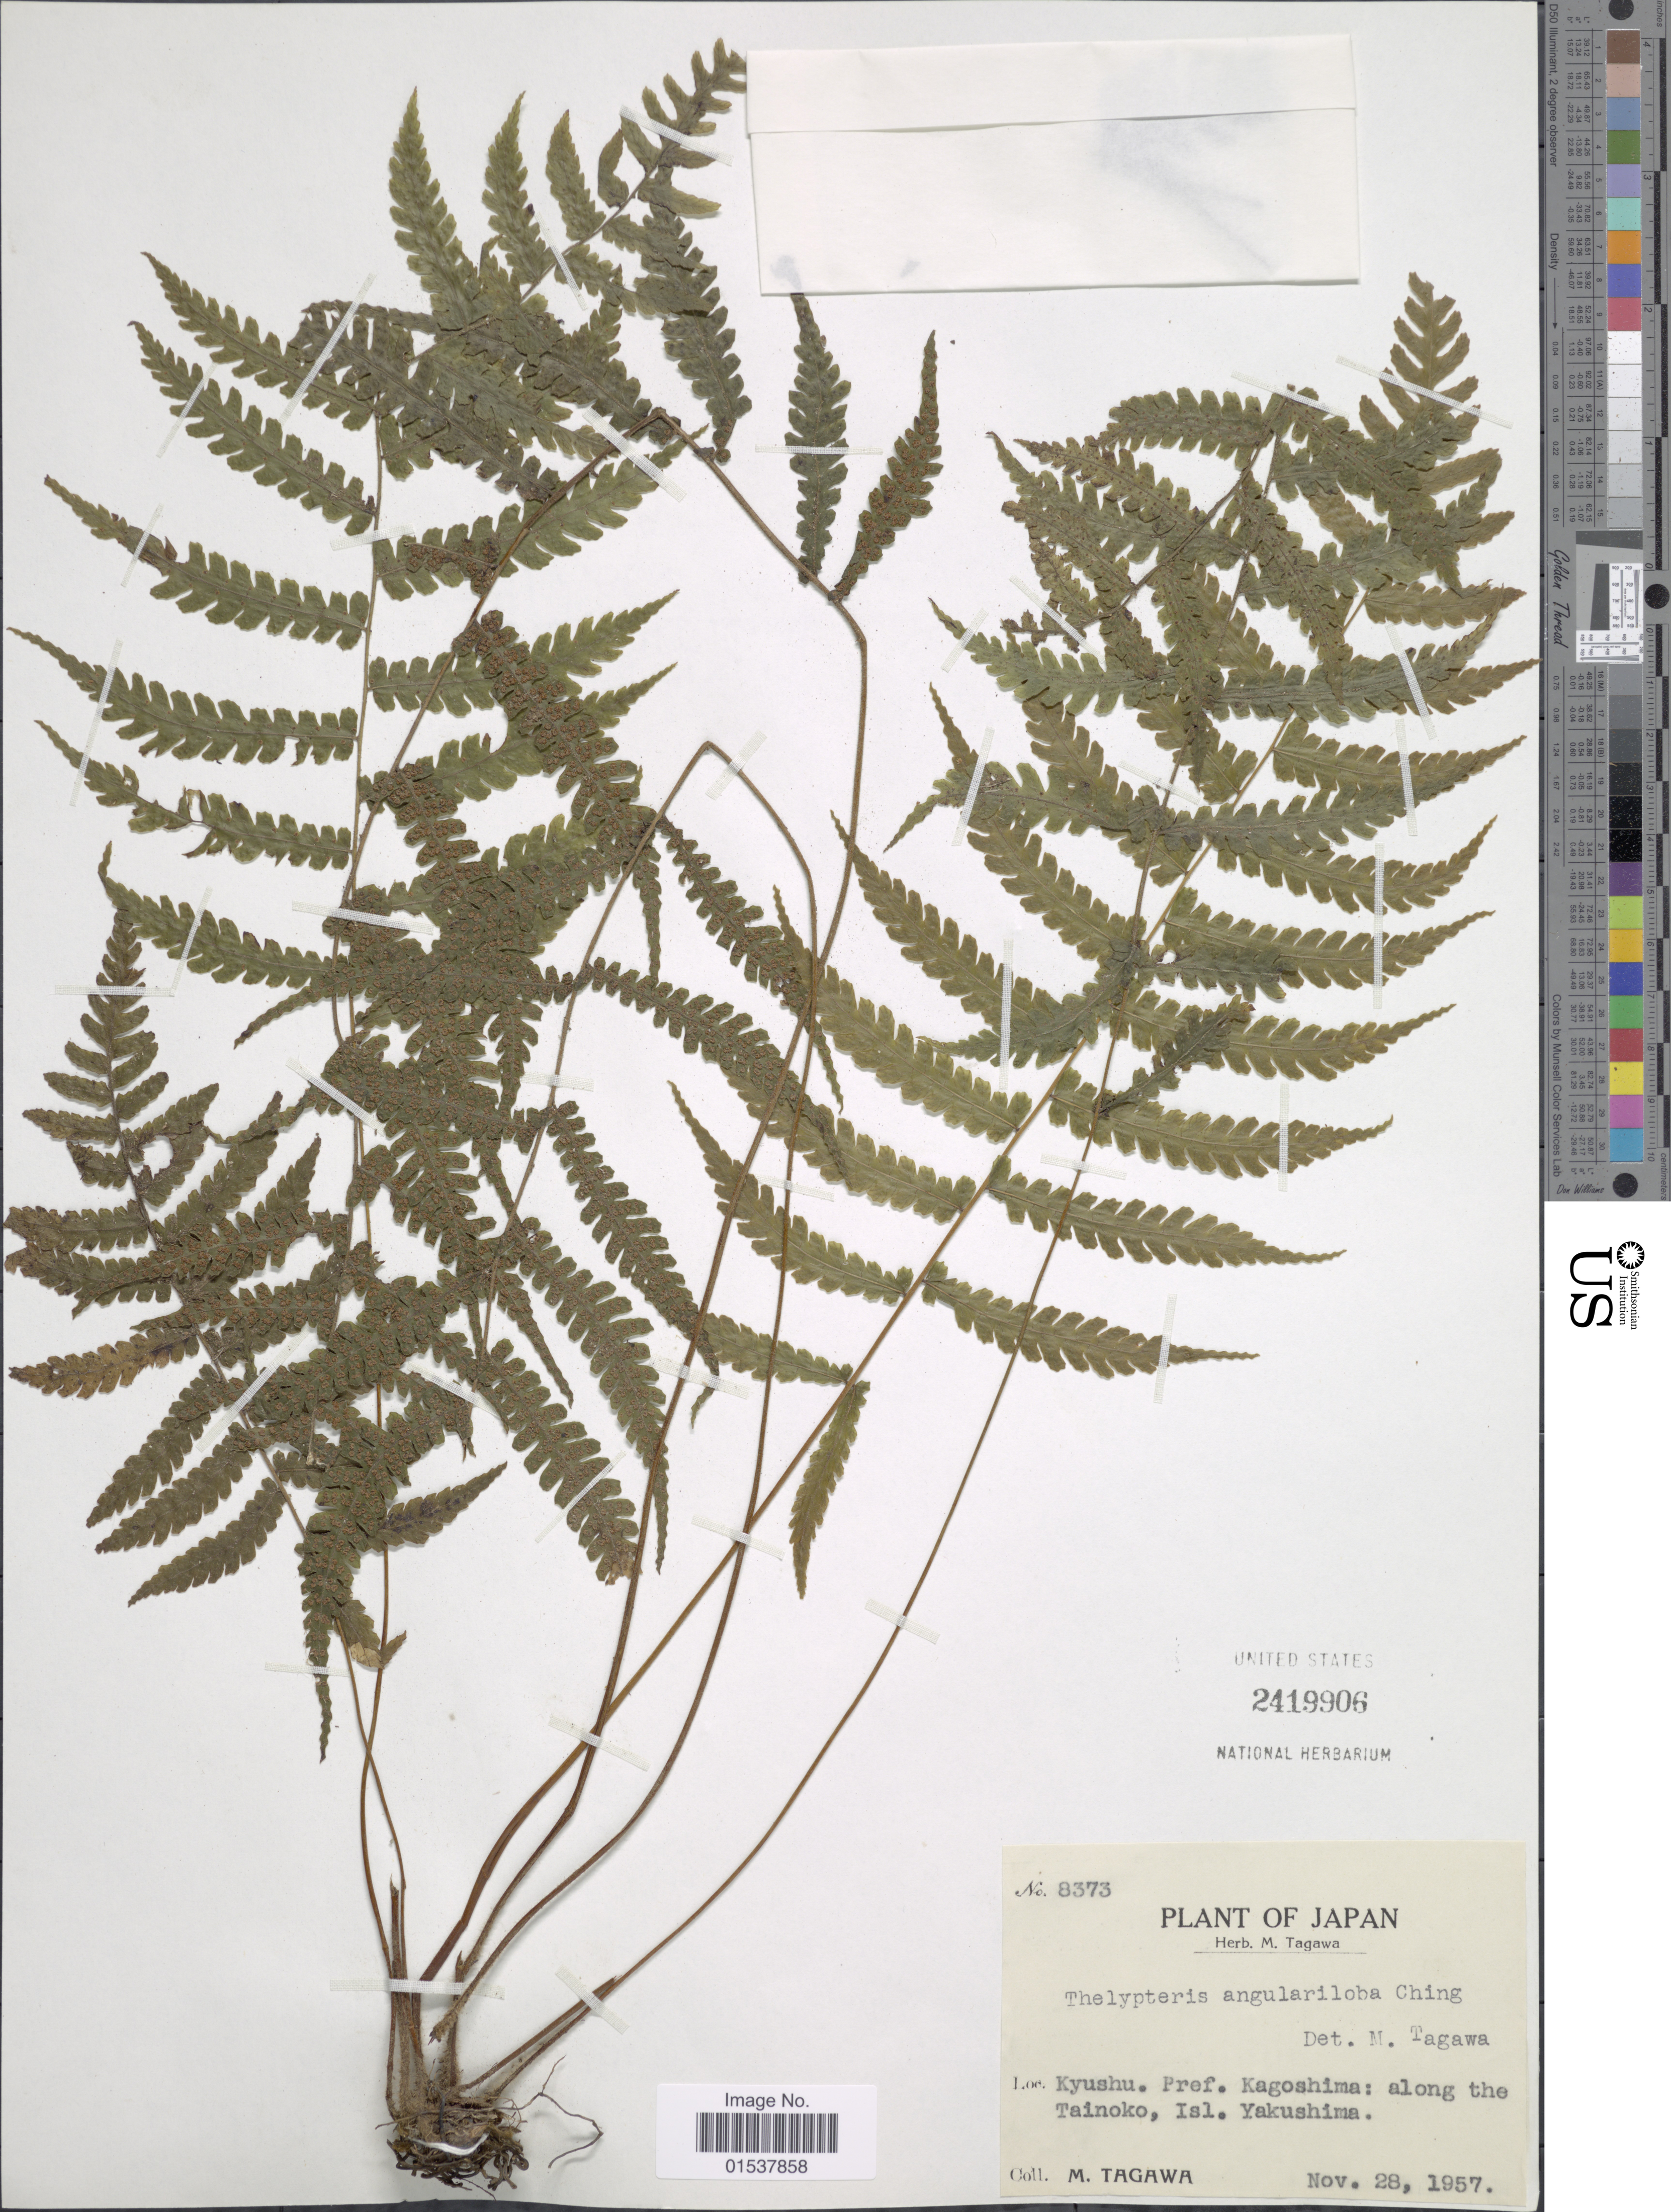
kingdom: Plantae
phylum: Tracheophyta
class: Polypodiopsida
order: Polypodiales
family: Thelypteridaceae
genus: Parathelypteris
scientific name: Parathelypteris angulariloba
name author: (Ching) Ching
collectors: M. Tagawa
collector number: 8373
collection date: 1957-11-28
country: Japan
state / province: Kagosima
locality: Kyushu. Pref. Kagoshima: along the Tainoko, Isl. Yakushima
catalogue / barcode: US 2419906